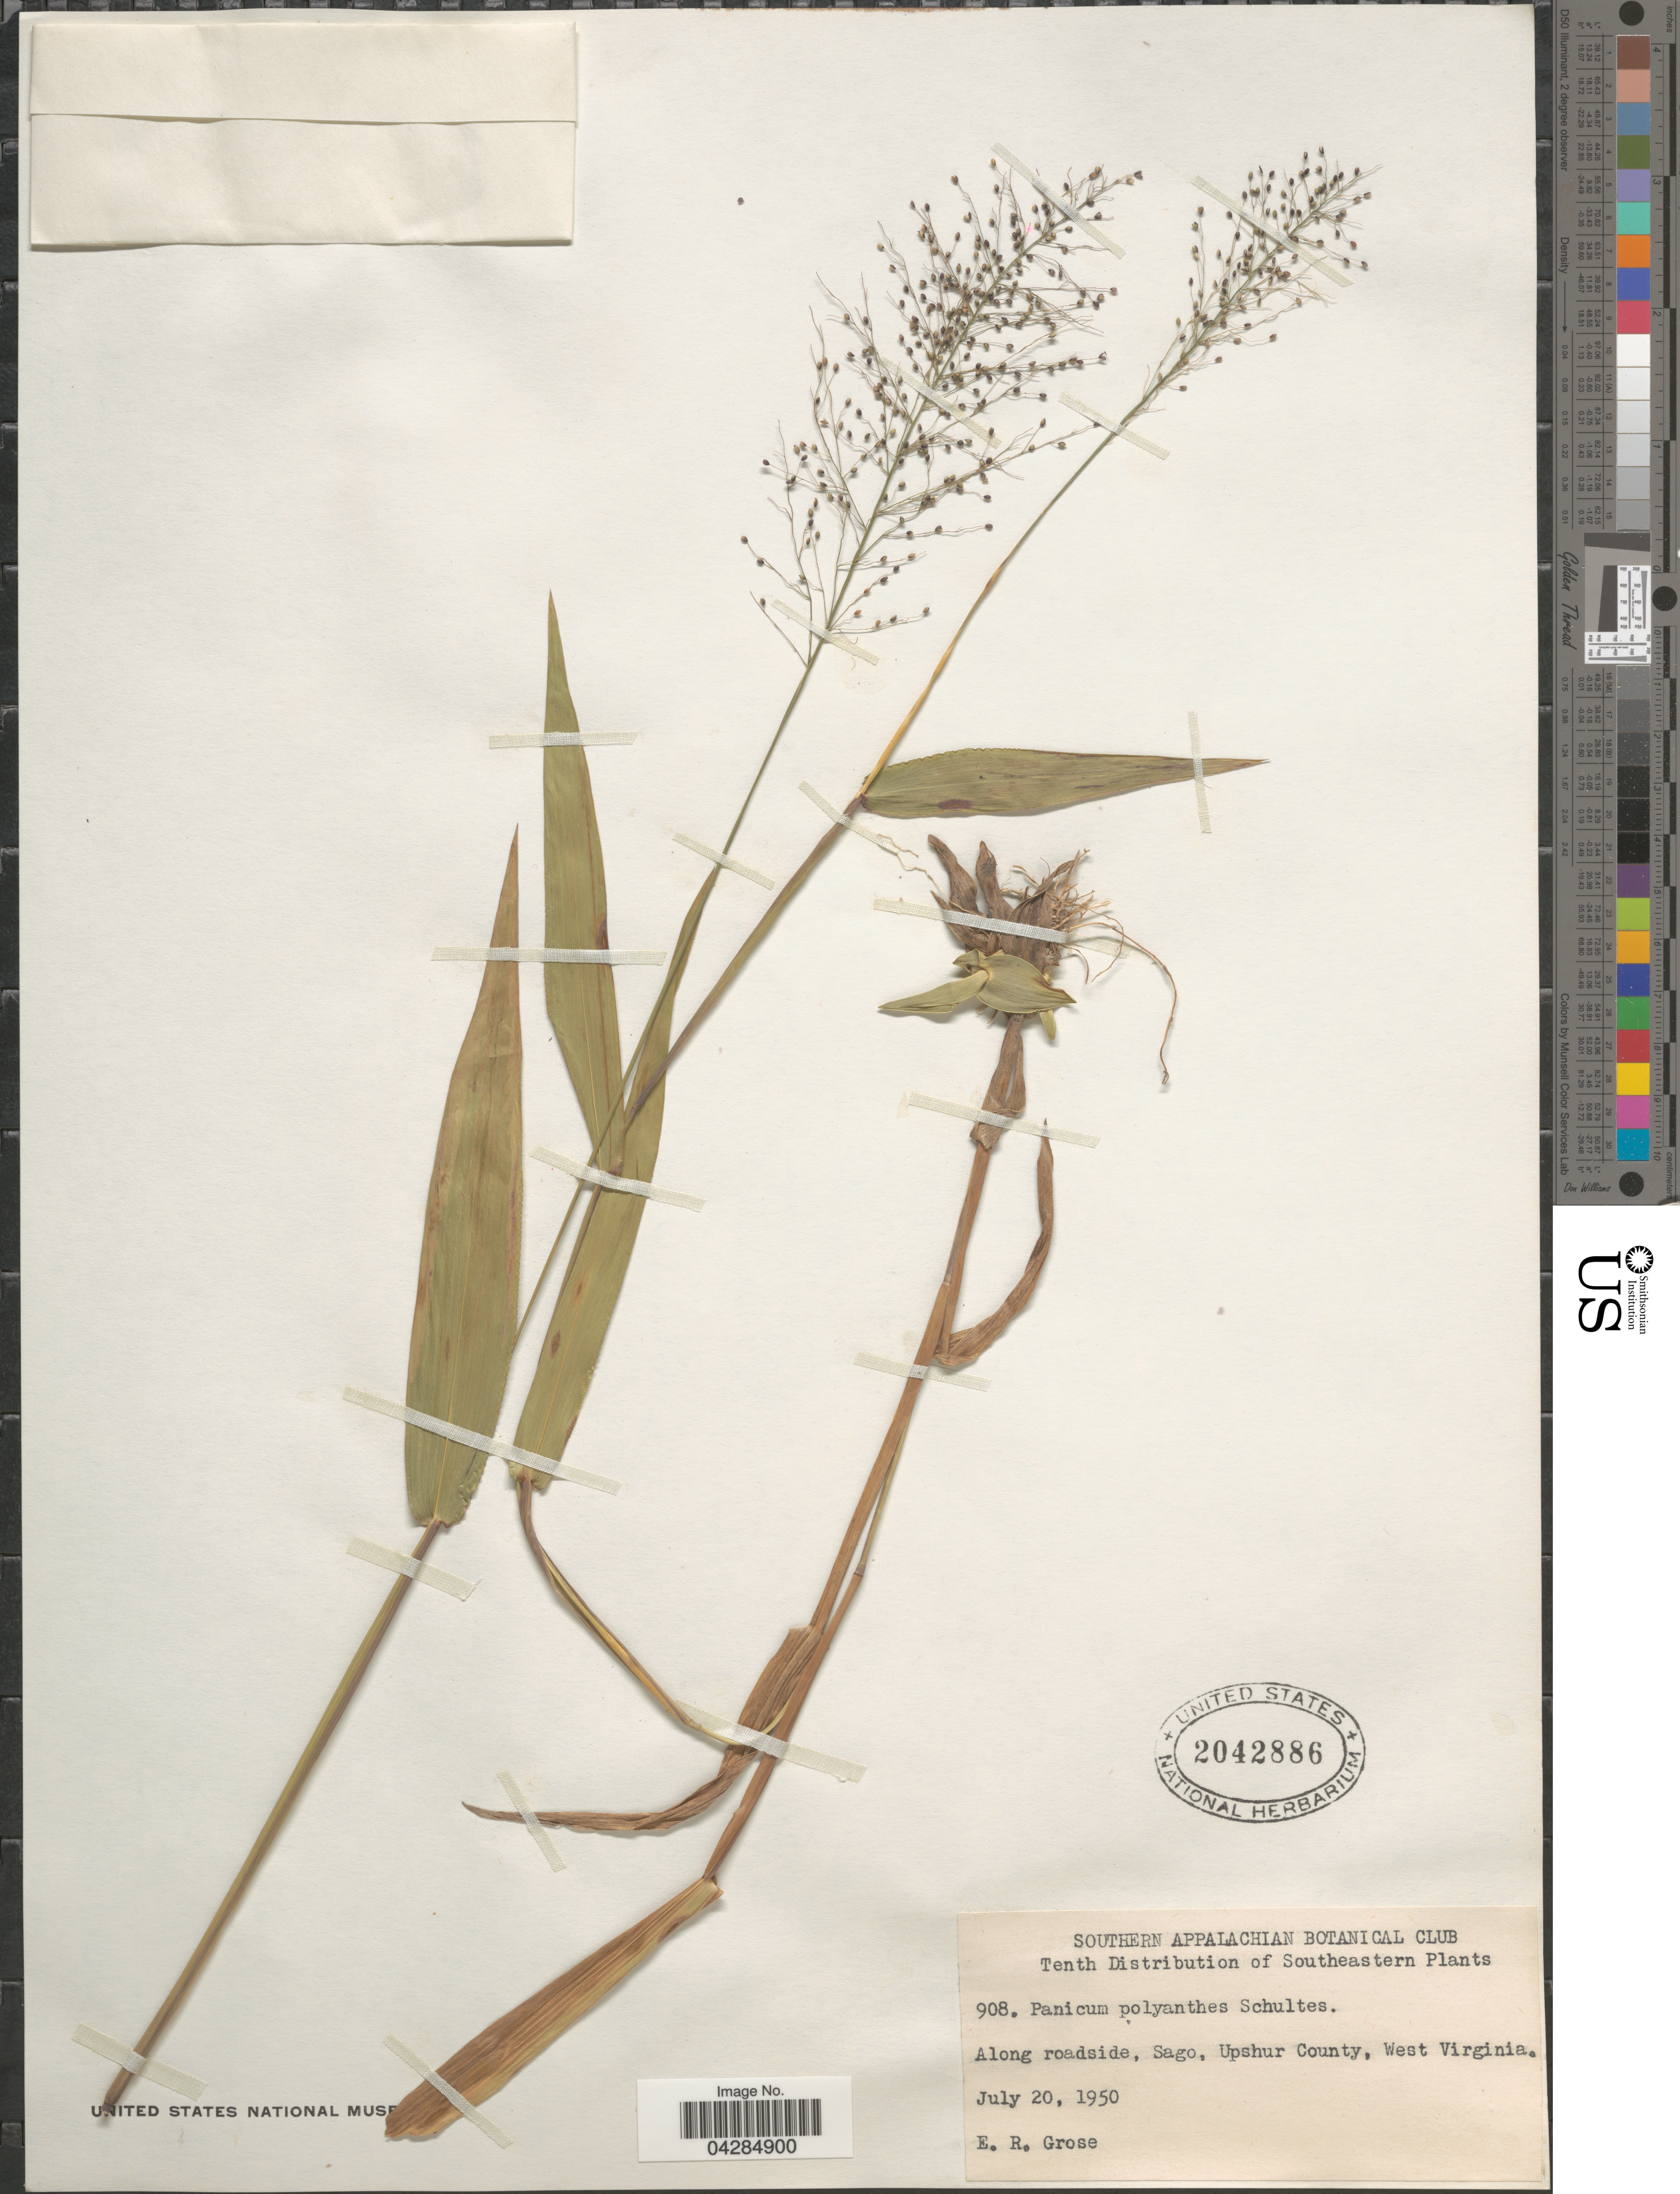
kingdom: Plantae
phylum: Tracheophyta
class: Liliopsida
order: Poales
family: Poaceae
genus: Dichanthelium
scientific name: Dichanthelium polyanthes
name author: (Schult.) Mohlenbr.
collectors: E. Grose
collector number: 908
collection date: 1950-07-20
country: United States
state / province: West Virginia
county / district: Upshur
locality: Southeastern [unsure placement]. Along roadside, Sago, Upshur County.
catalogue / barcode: US 2042886